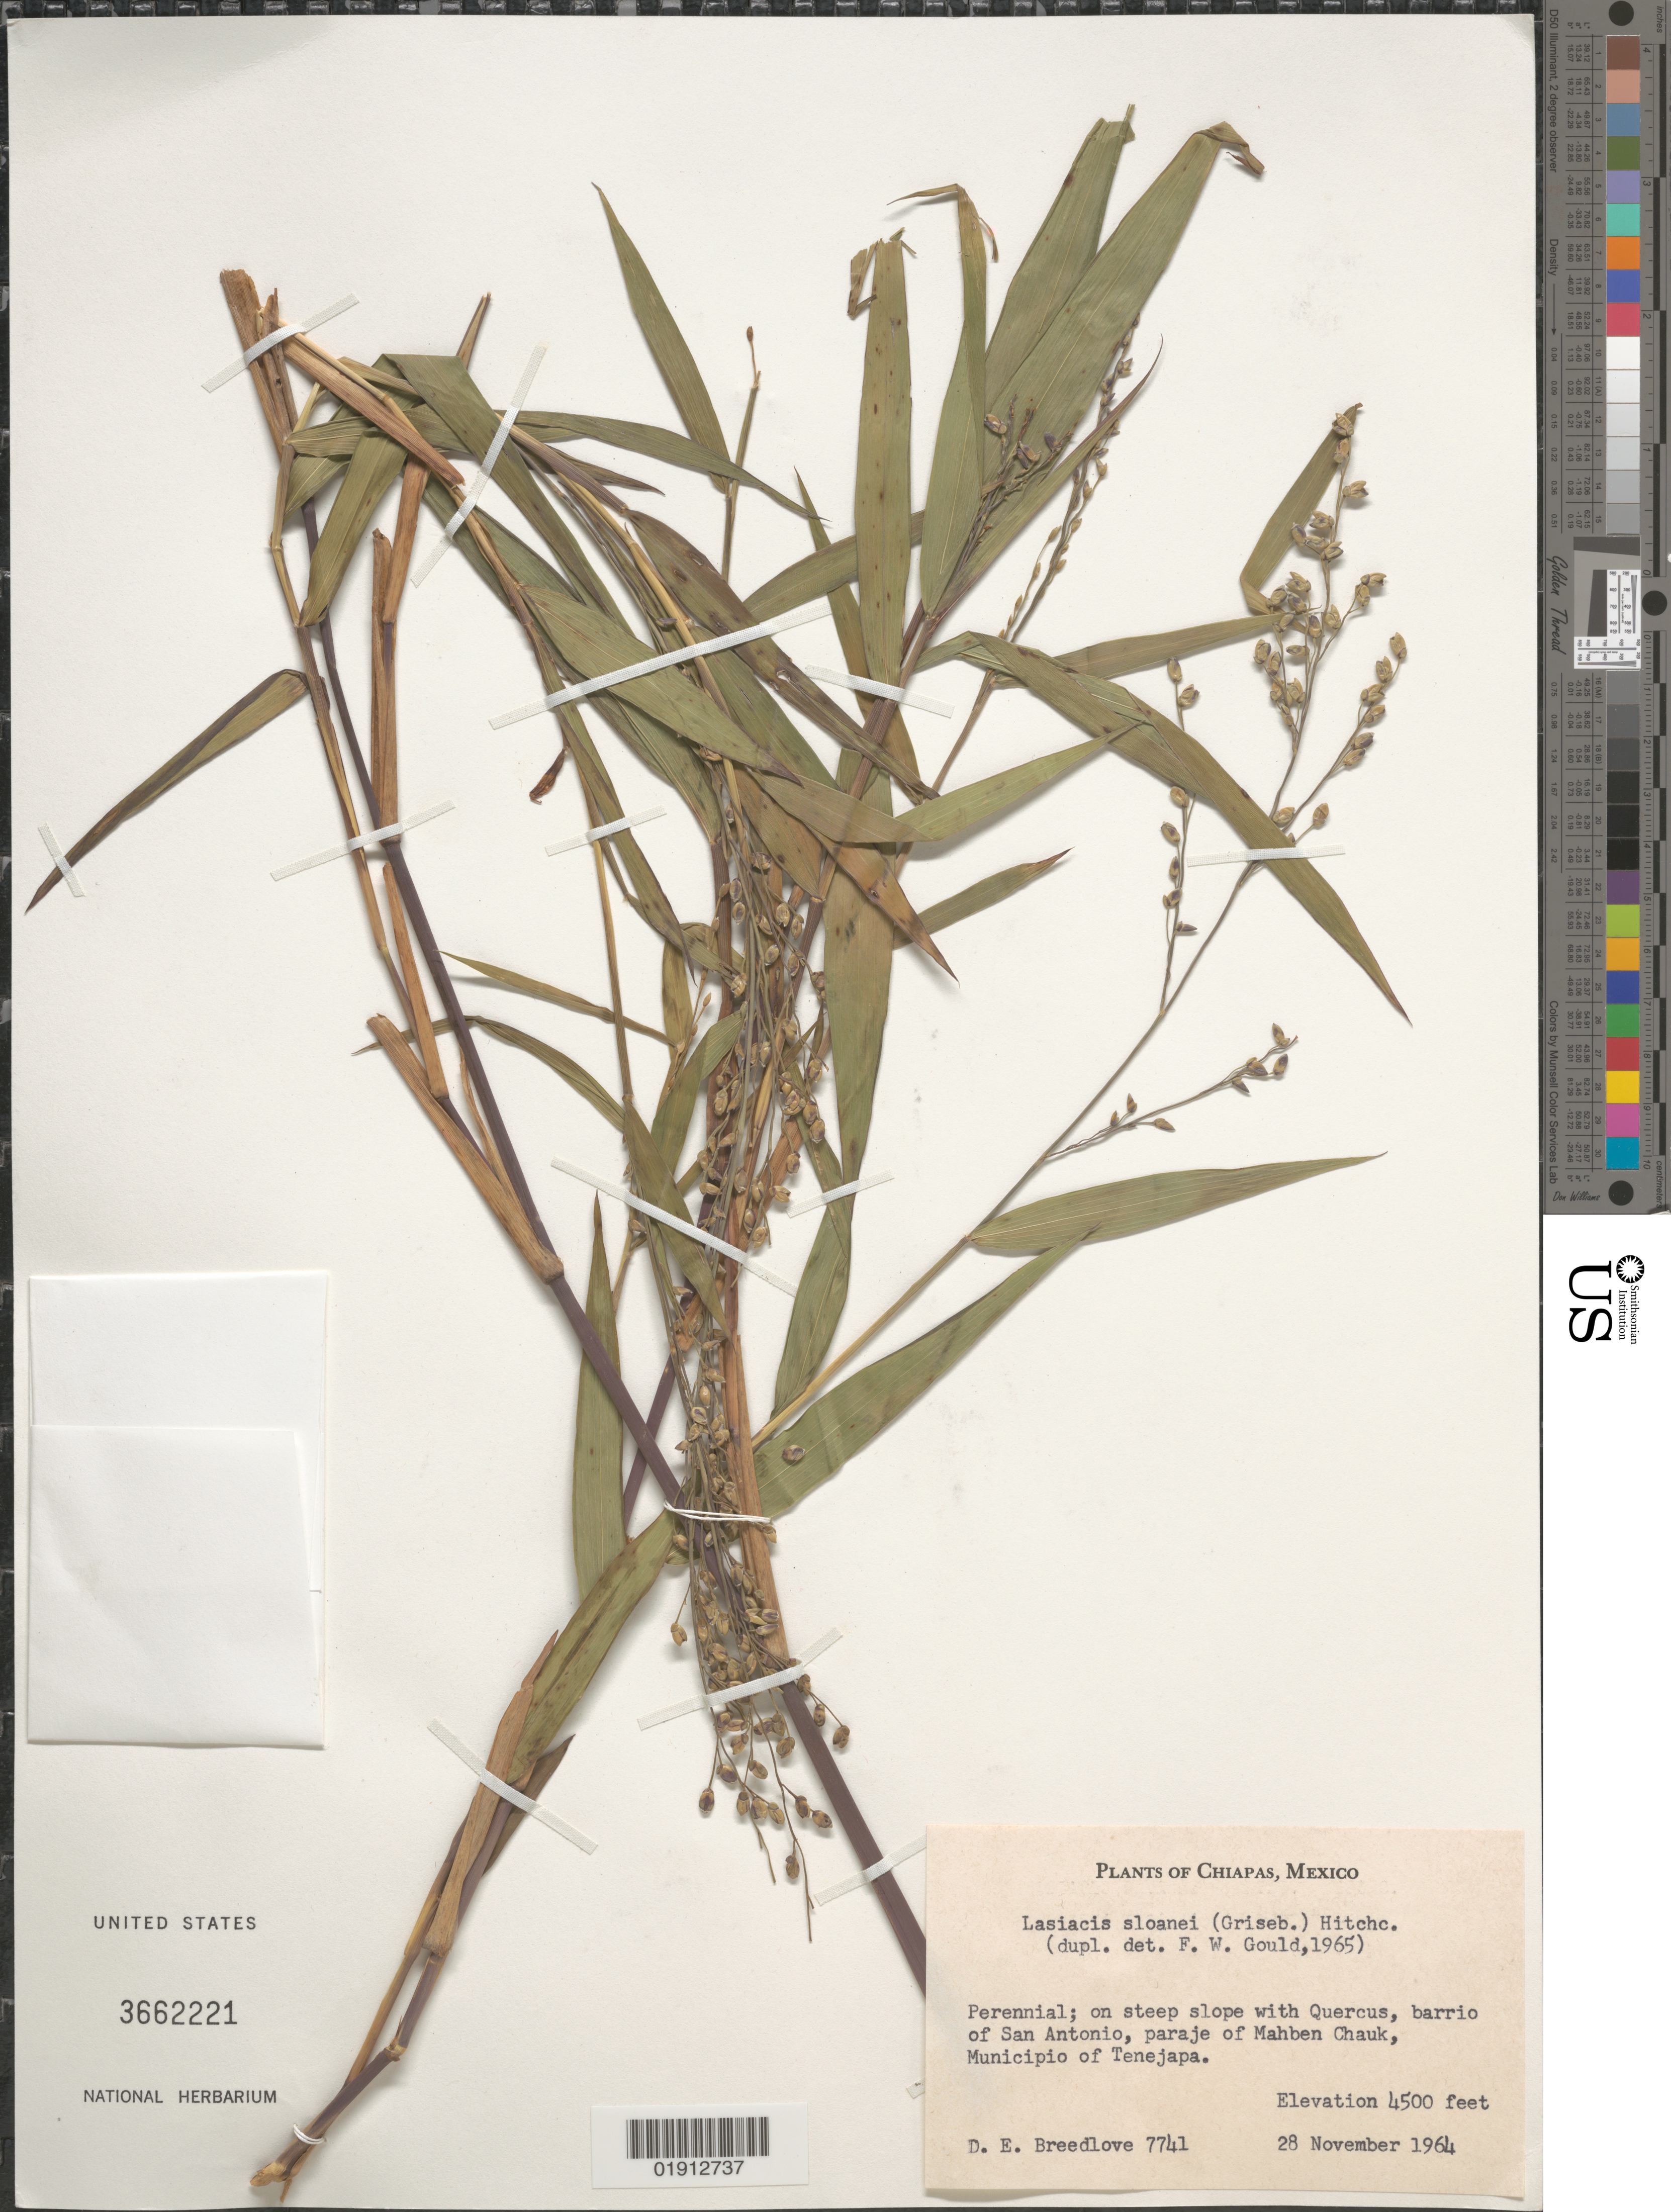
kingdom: Plantae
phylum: Tracheophyta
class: Liliopsida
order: Poales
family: Poaceae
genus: Lasiacis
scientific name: Lasiacis sloanei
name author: (Griseb.) Hitchc.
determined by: Gould, F. W.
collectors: D. E. Breedlove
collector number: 7741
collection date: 1964-11-28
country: Mexico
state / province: Chiapas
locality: Barrio of San Antonio, paraje of Mahben Chauk, Municipio of Tenejapa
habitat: On steep slope with Quercus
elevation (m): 1372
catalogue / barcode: US 3662221